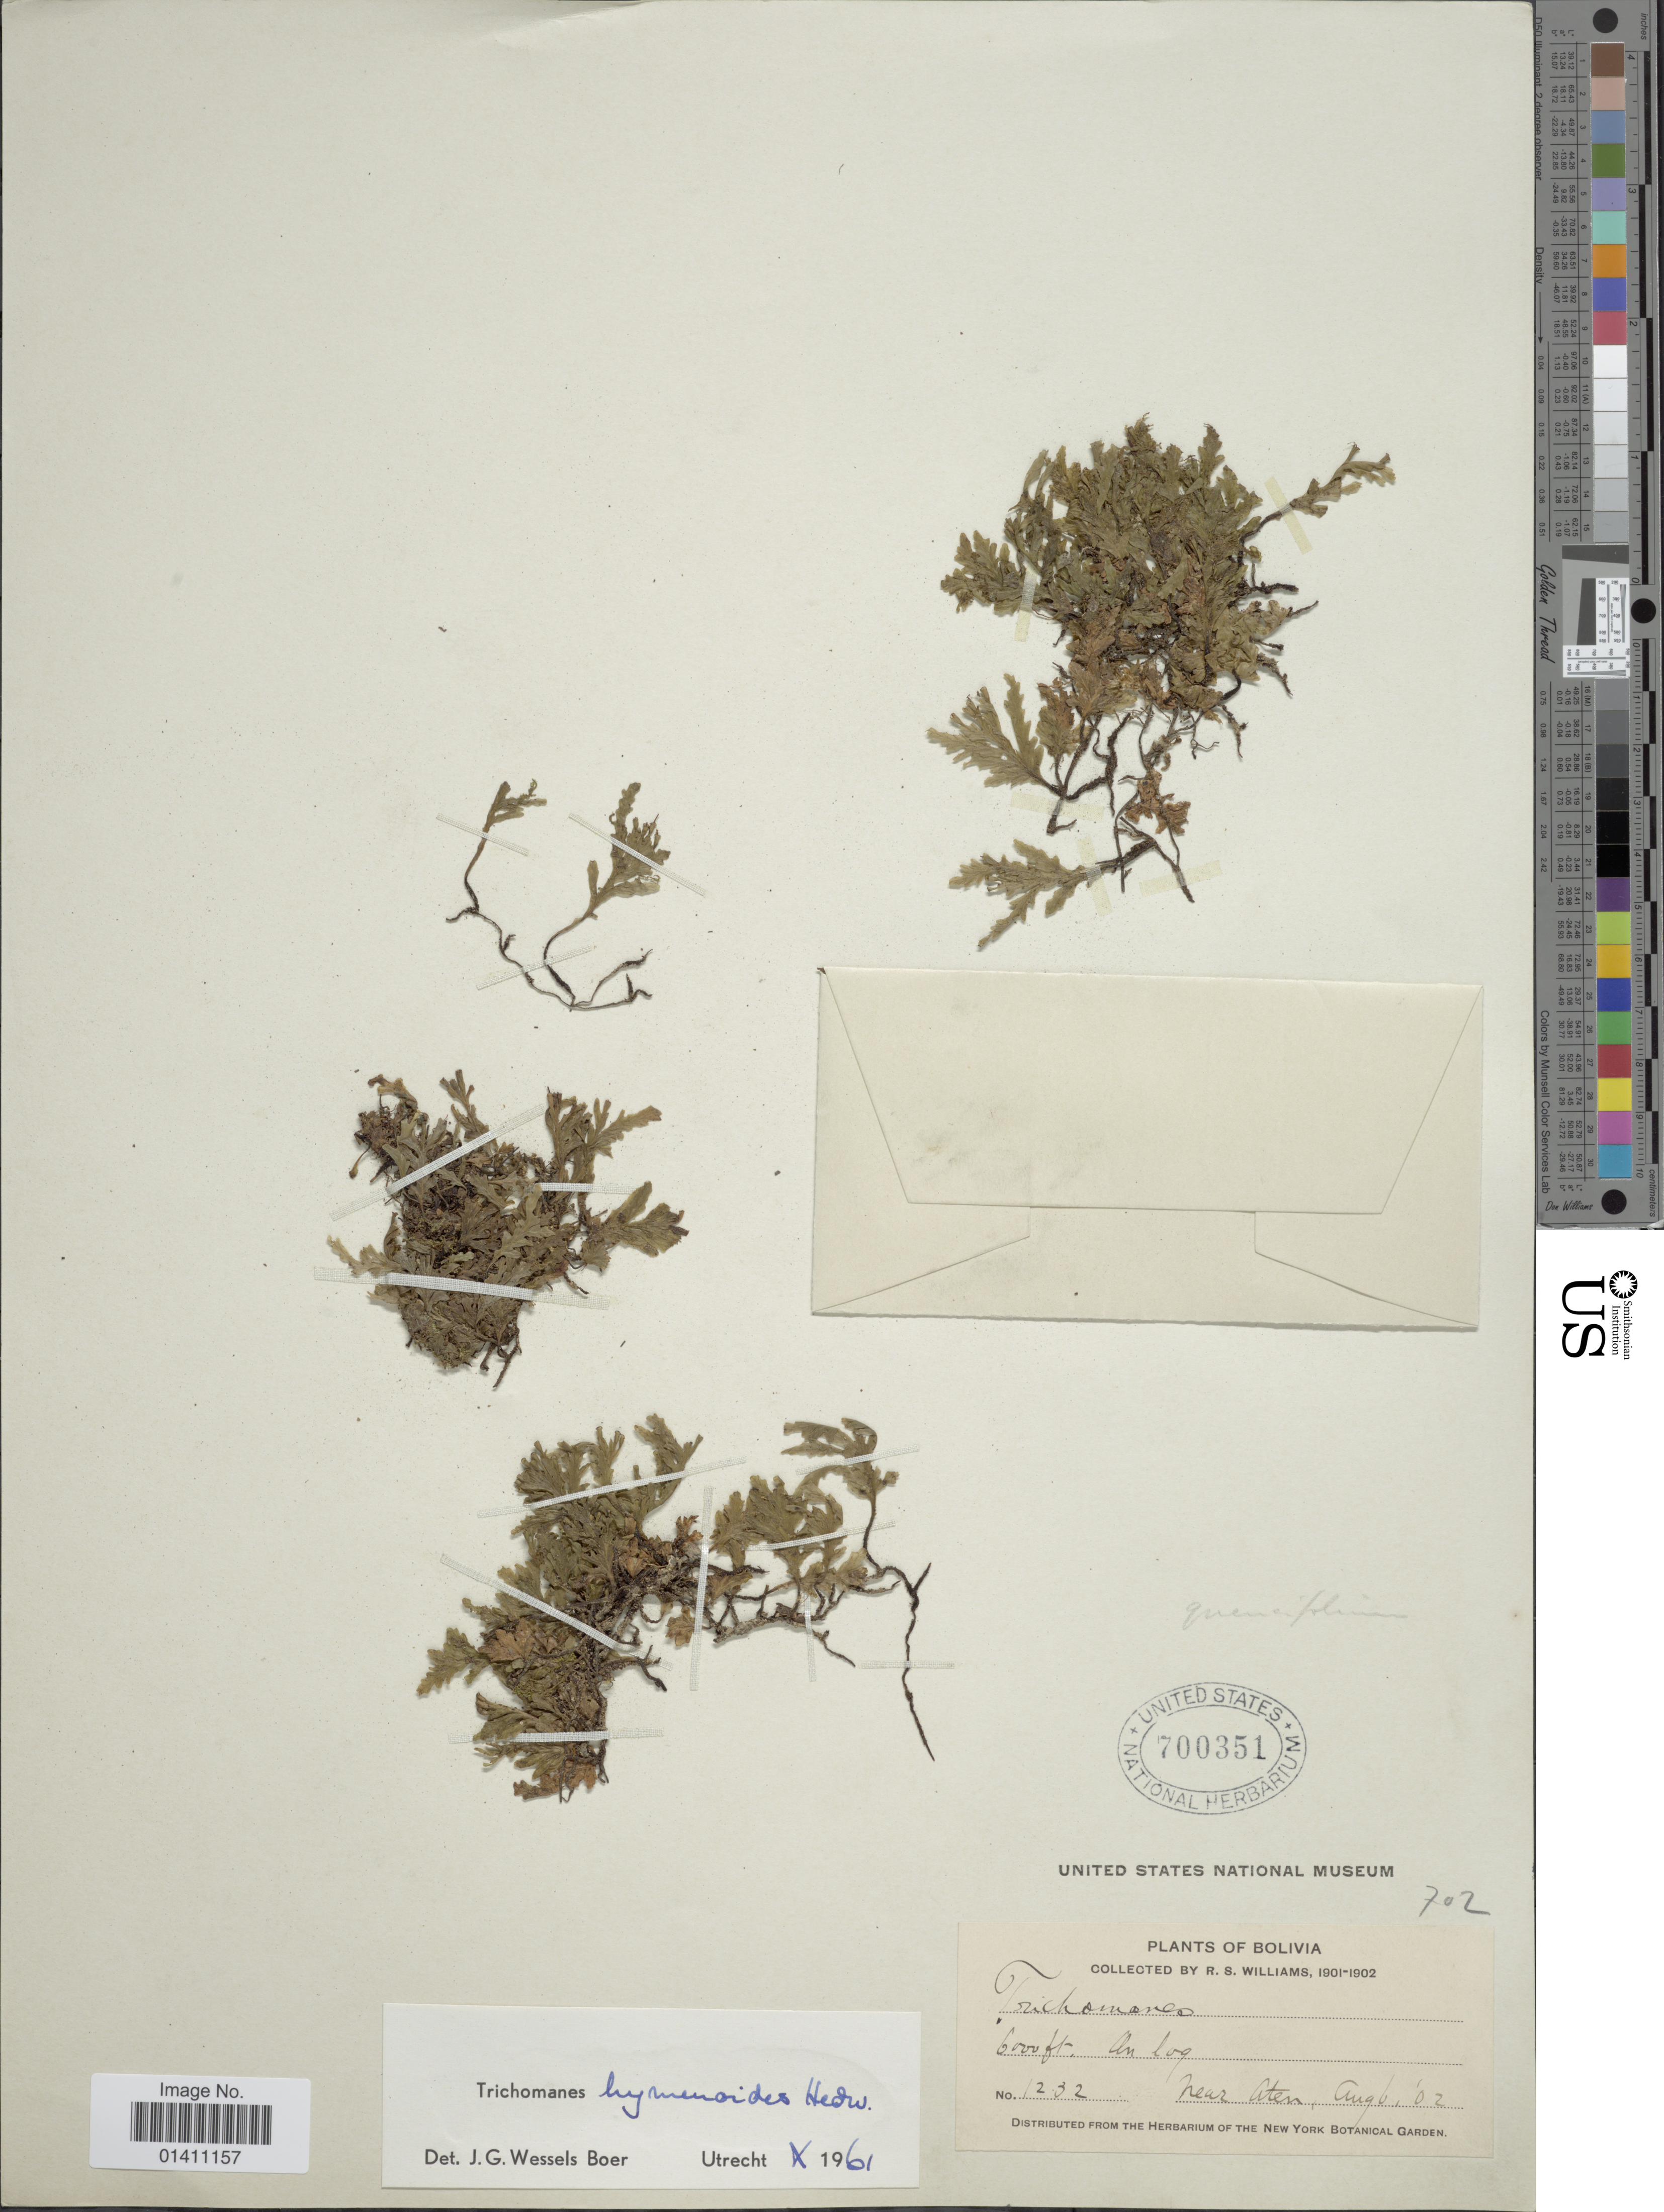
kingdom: Plantae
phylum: Tracheophyta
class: Polypodiopsida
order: Hymenophyllales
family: Hymenophyllaceae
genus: Didymoglossum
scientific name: Didymoglossum hymenoides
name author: (Hedw.) Copel.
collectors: R. S. Williams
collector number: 1232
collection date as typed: Aug. 6, 1902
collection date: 1902-08-06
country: Bolivia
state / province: La Paz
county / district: Franz Tamayo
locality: Near Atén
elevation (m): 1829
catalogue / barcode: US 700351